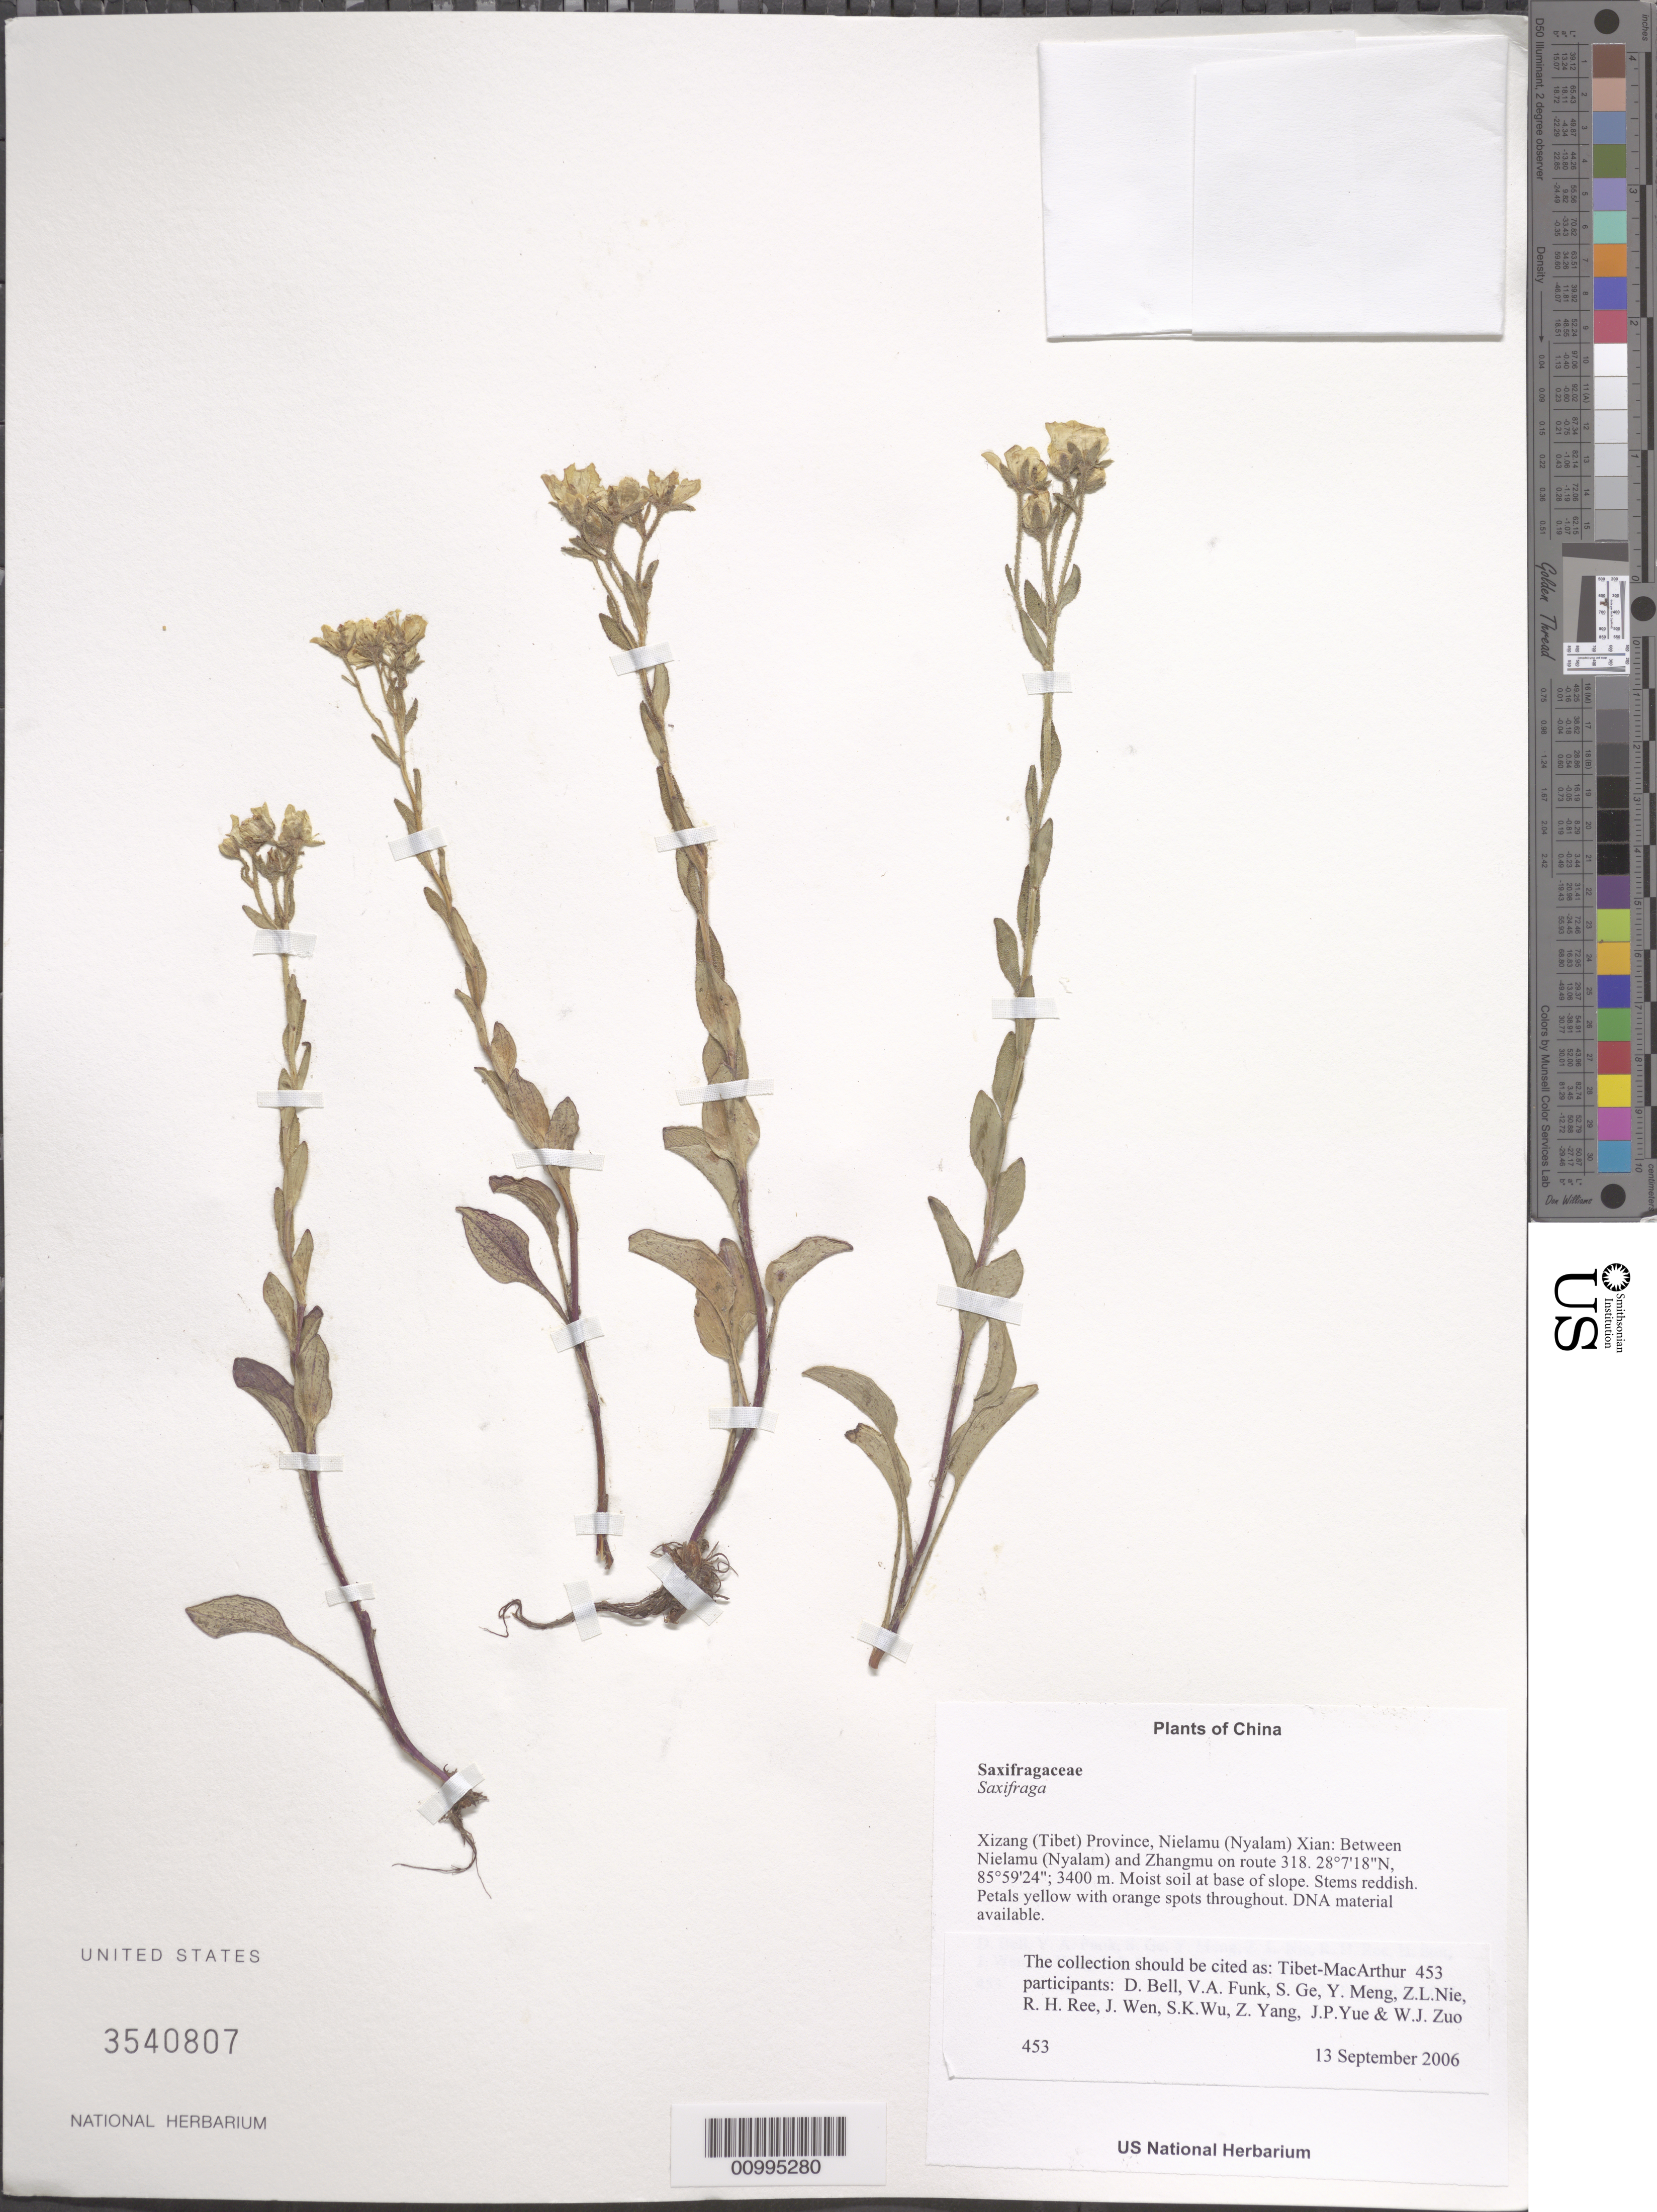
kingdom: Plantae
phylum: Tracheophyta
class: Magnoliopsida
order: Saxifragales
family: Saxifragaceae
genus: Saxifraga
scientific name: Saxifraga sp.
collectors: Tibet-MacArthur, D. A. Bell, V. Funk, S. Ge, Y. Meng, Z. Nie, R. Ree, H. Sun, J. Wen, Z. Yang, J. Yue, Z. Zhou & W. Zuo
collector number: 453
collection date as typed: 13 Sep 2006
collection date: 2006-09-13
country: China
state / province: Xizang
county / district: Nielamu (Nyalam) Xian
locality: Between Nielamu (Nyalam) and Zhangmu on route 318.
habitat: Rocky slopes, cliff bases and disturbed areas beside road. Moist soil at base of slope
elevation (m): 3400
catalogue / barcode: US 3540807